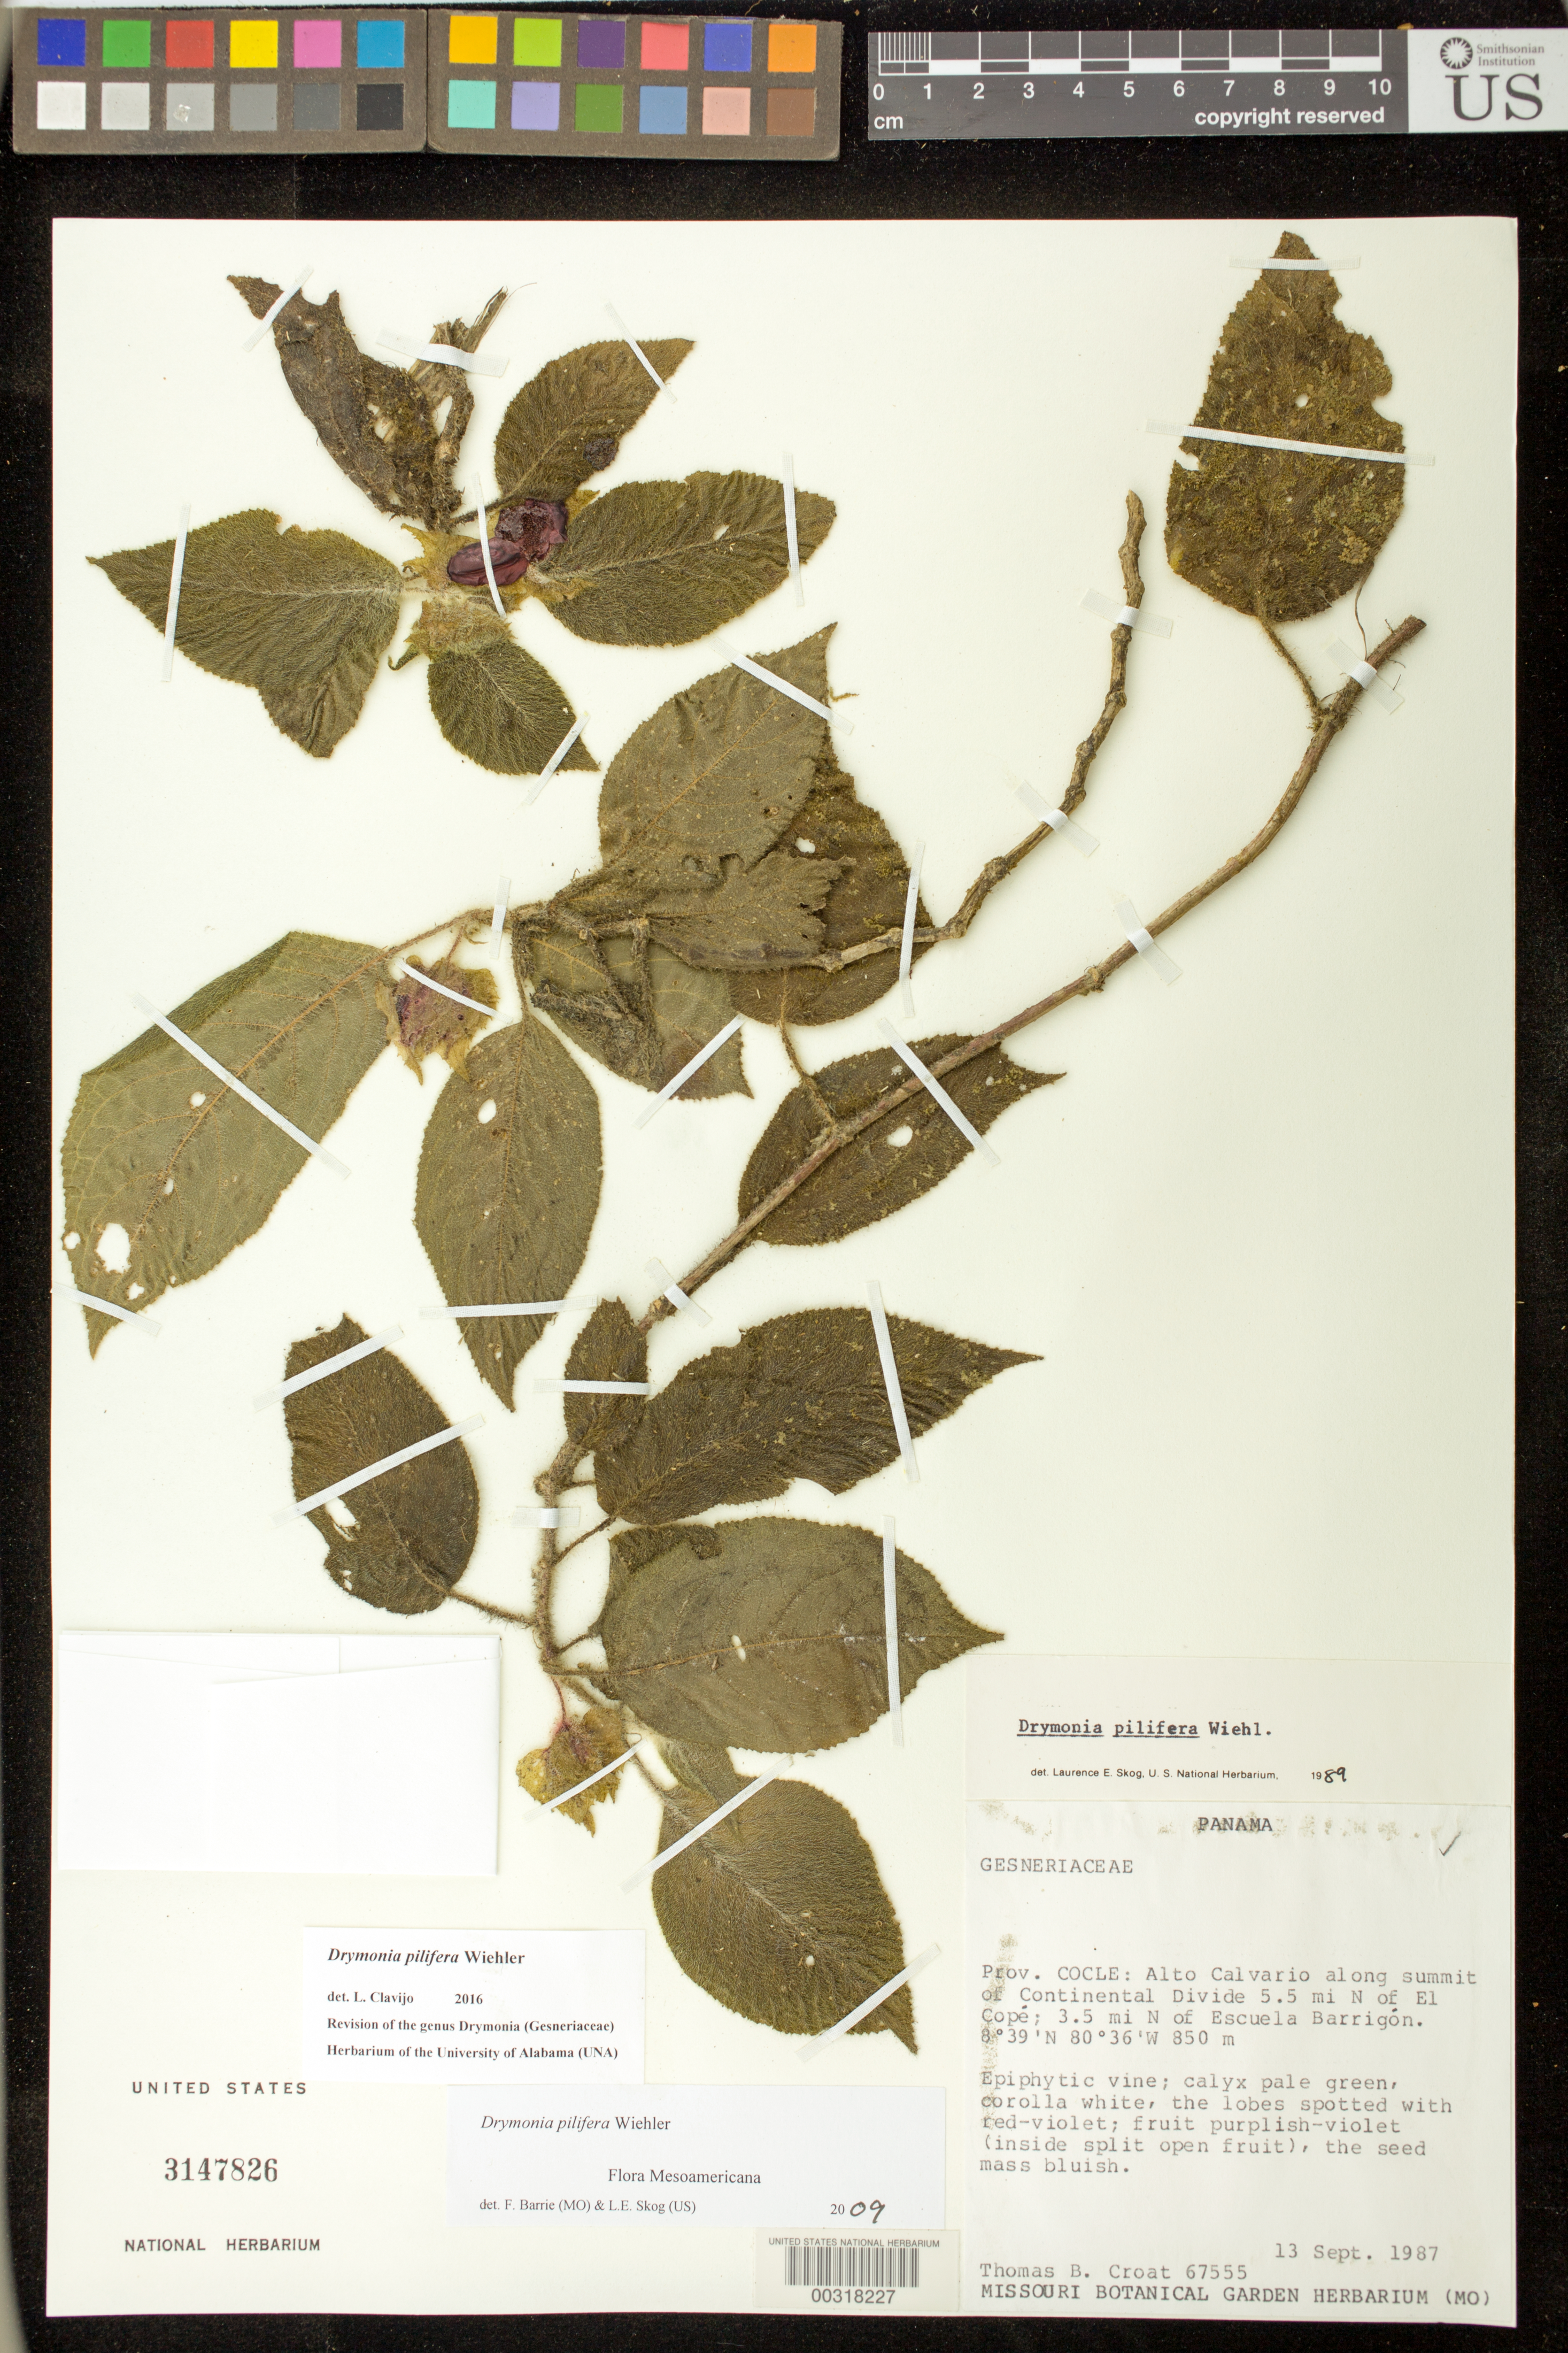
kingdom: Plantae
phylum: Tracheophyta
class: Magnoliopsida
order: Lamiales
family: Gesneriaceae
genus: Drymonia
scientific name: Drymonia pilifera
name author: Wiehler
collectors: T. B. Croat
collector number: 67555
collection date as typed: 13 Sep 1987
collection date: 1987-09-13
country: Panama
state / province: Coclé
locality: Alto Calvario along summit of continental divide 5.5 mi N of El Cope, 3.5 mi N of Escuela Barrigon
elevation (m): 850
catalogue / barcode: US 3147826